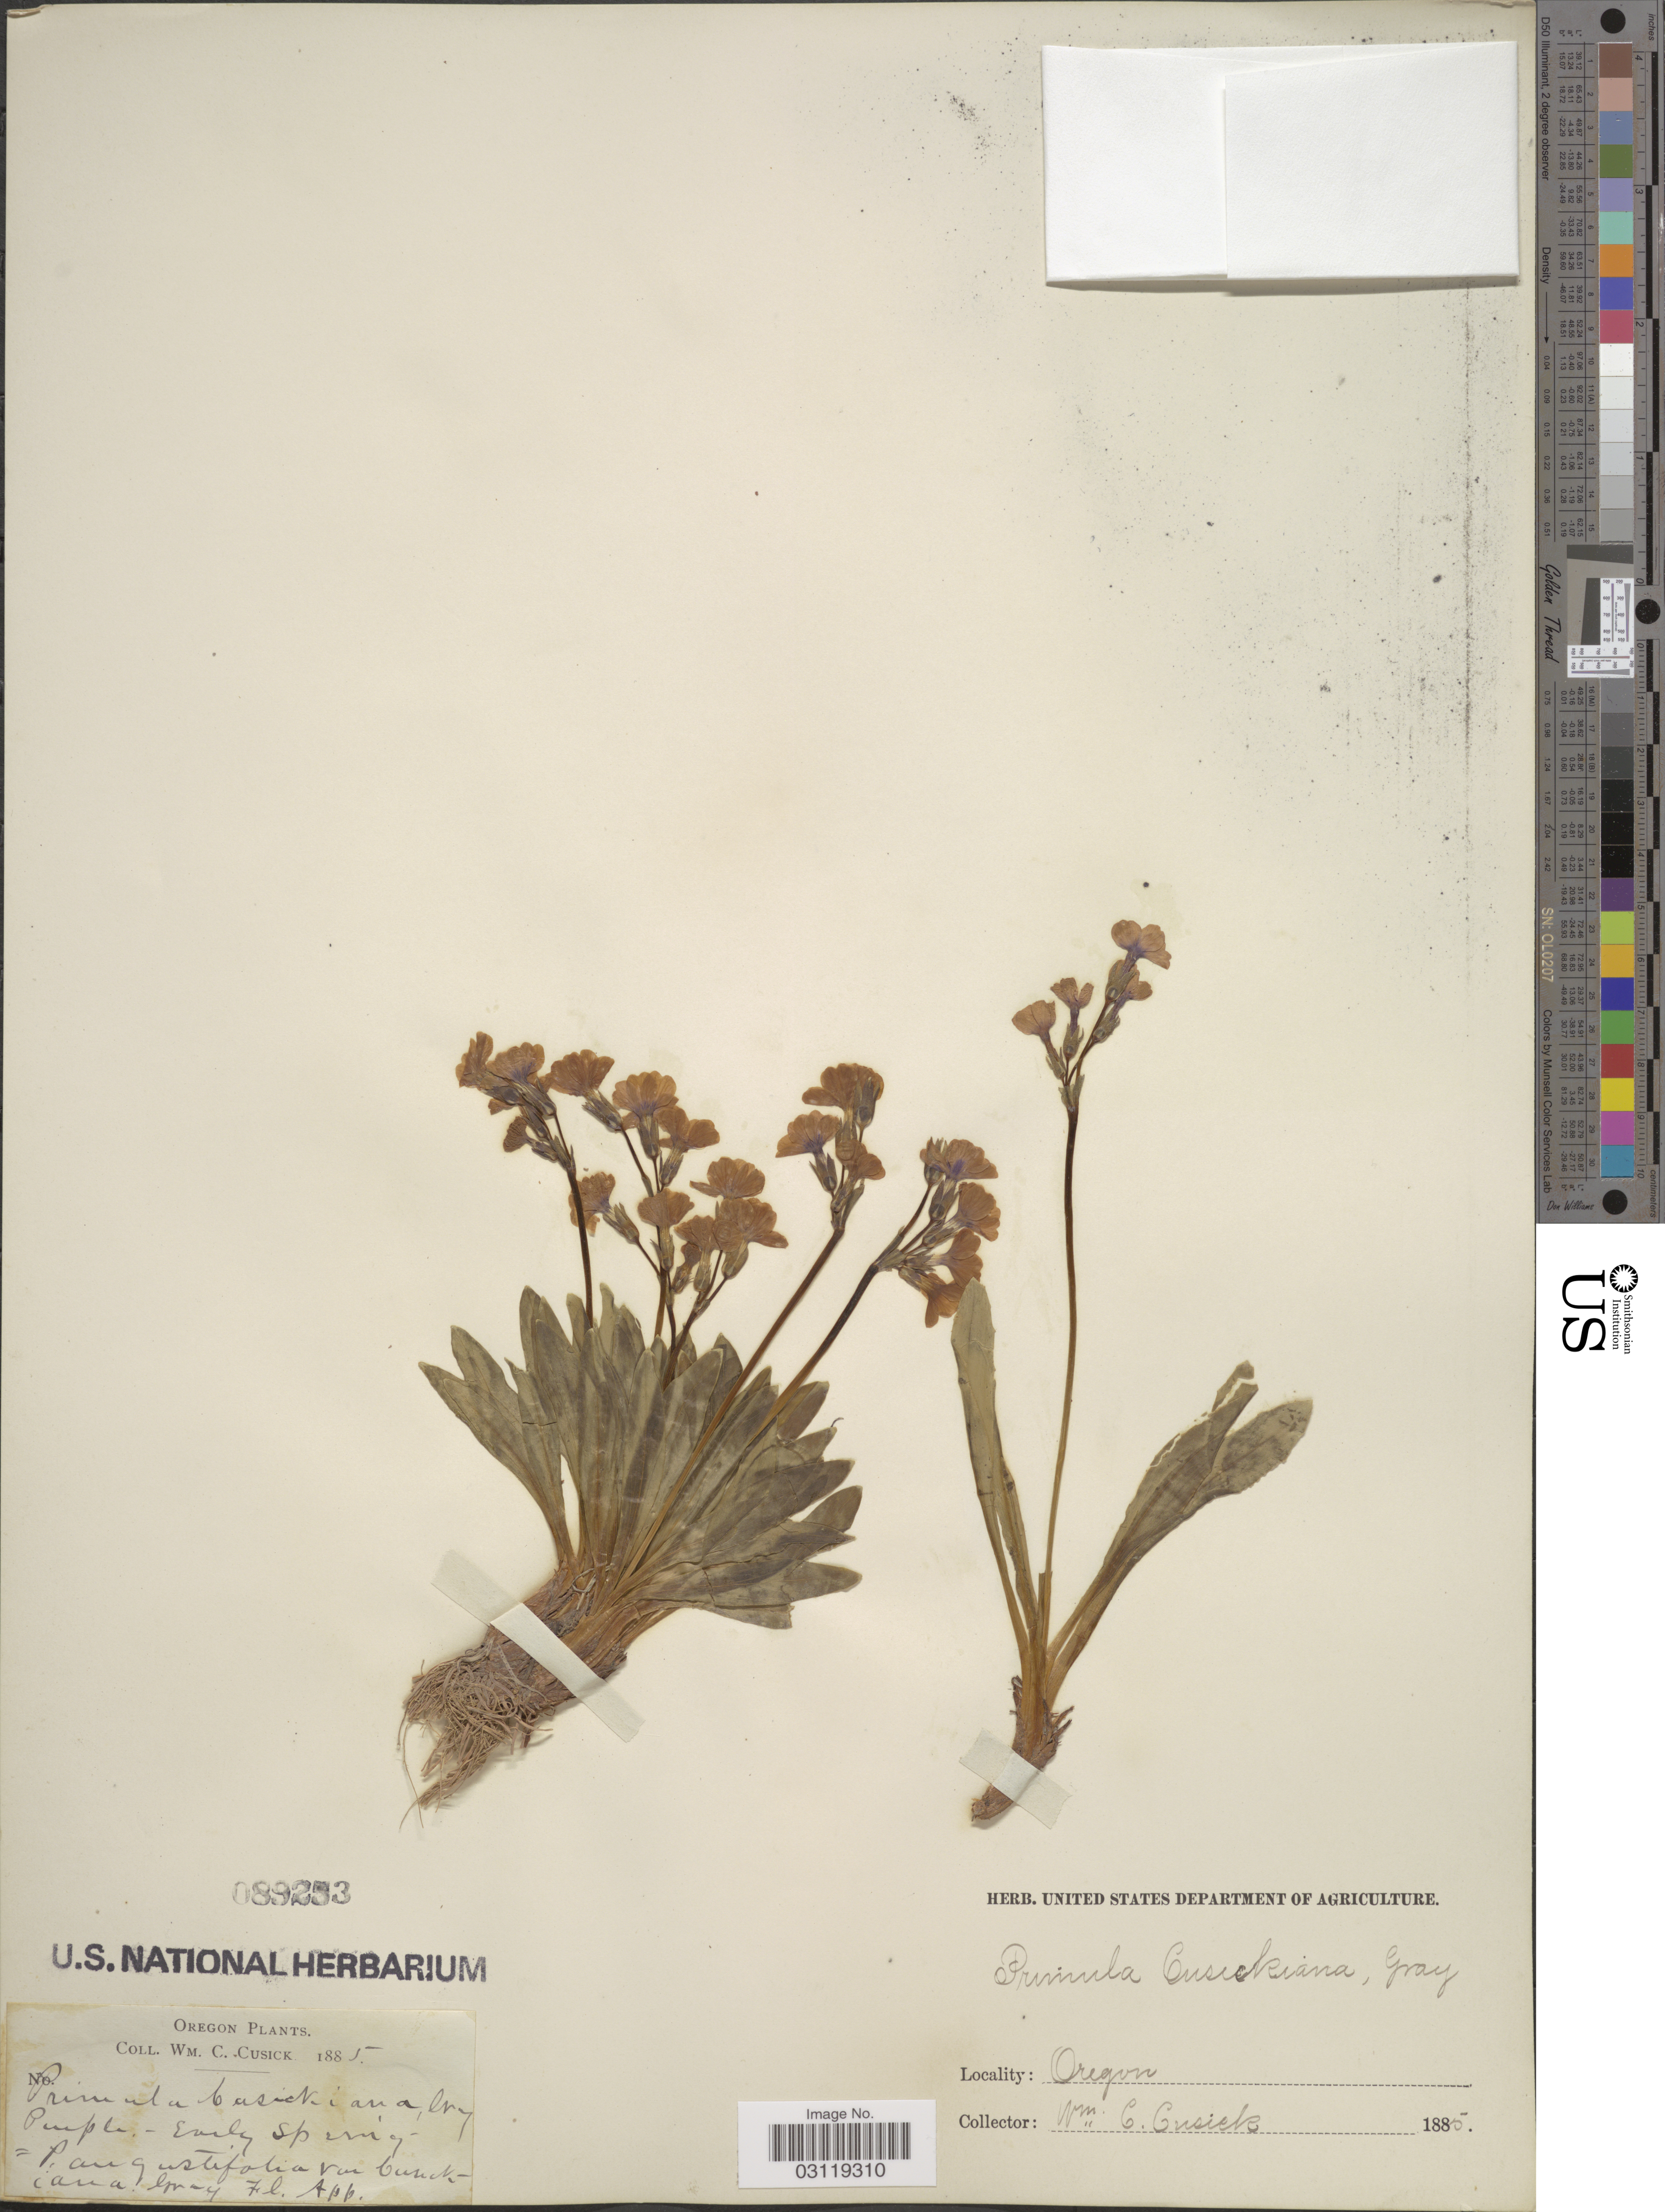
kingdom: Plantae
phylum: Tracheophyta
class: Magnoliopsida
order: Ericales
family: Primulaceae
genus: Primula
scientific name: Primula cusickiana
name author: (A. Gray) A. Gray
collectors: W. C. Cusick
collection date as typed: Early Spring 1885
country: United States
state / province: Oregon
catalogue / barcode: US 89253